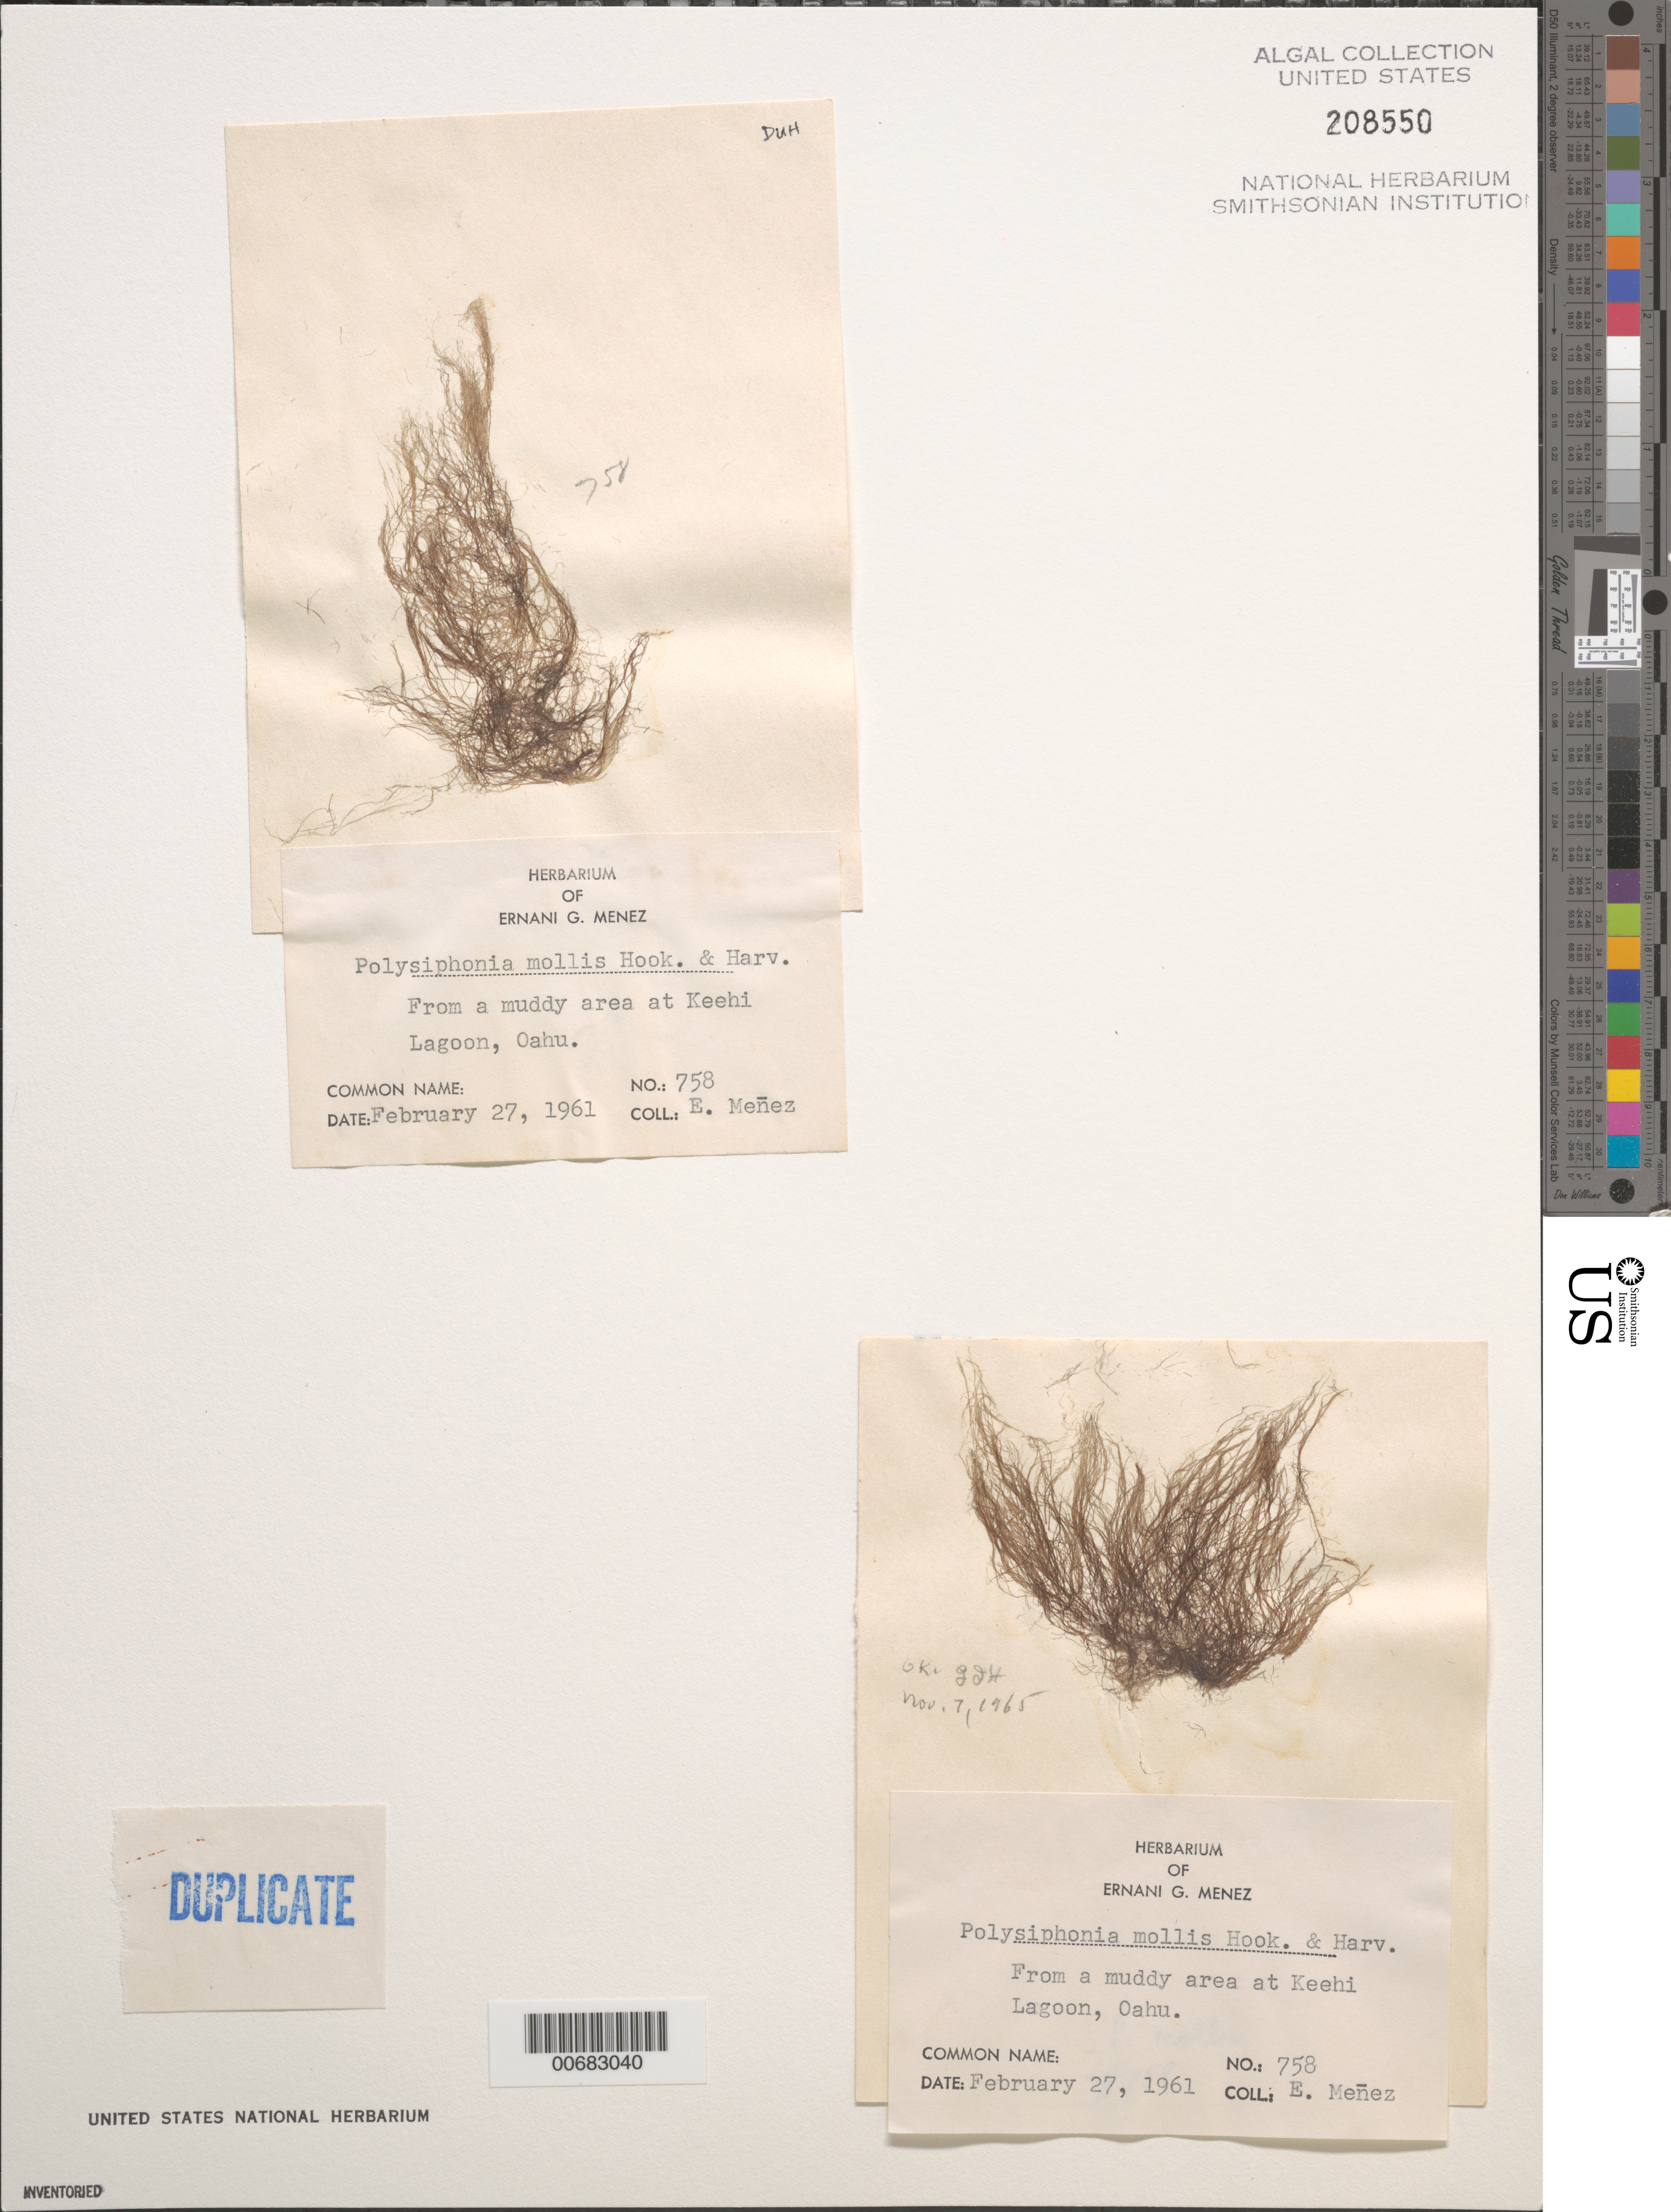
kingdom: Plantae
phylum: Rhodophyta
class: Florideophyceae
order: Ceramiales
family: Rhodomelaceae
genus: Polysiphonia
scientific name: Polysiphonia mollis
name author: Hook. f. & Harv.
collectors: Meñez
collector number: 758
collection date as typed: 27 Feb 1961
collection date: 1961-02-27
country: United States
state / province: Hawaii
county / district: Honolulu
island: Oahu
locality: Keehi Lagoon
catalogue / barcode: US 208550